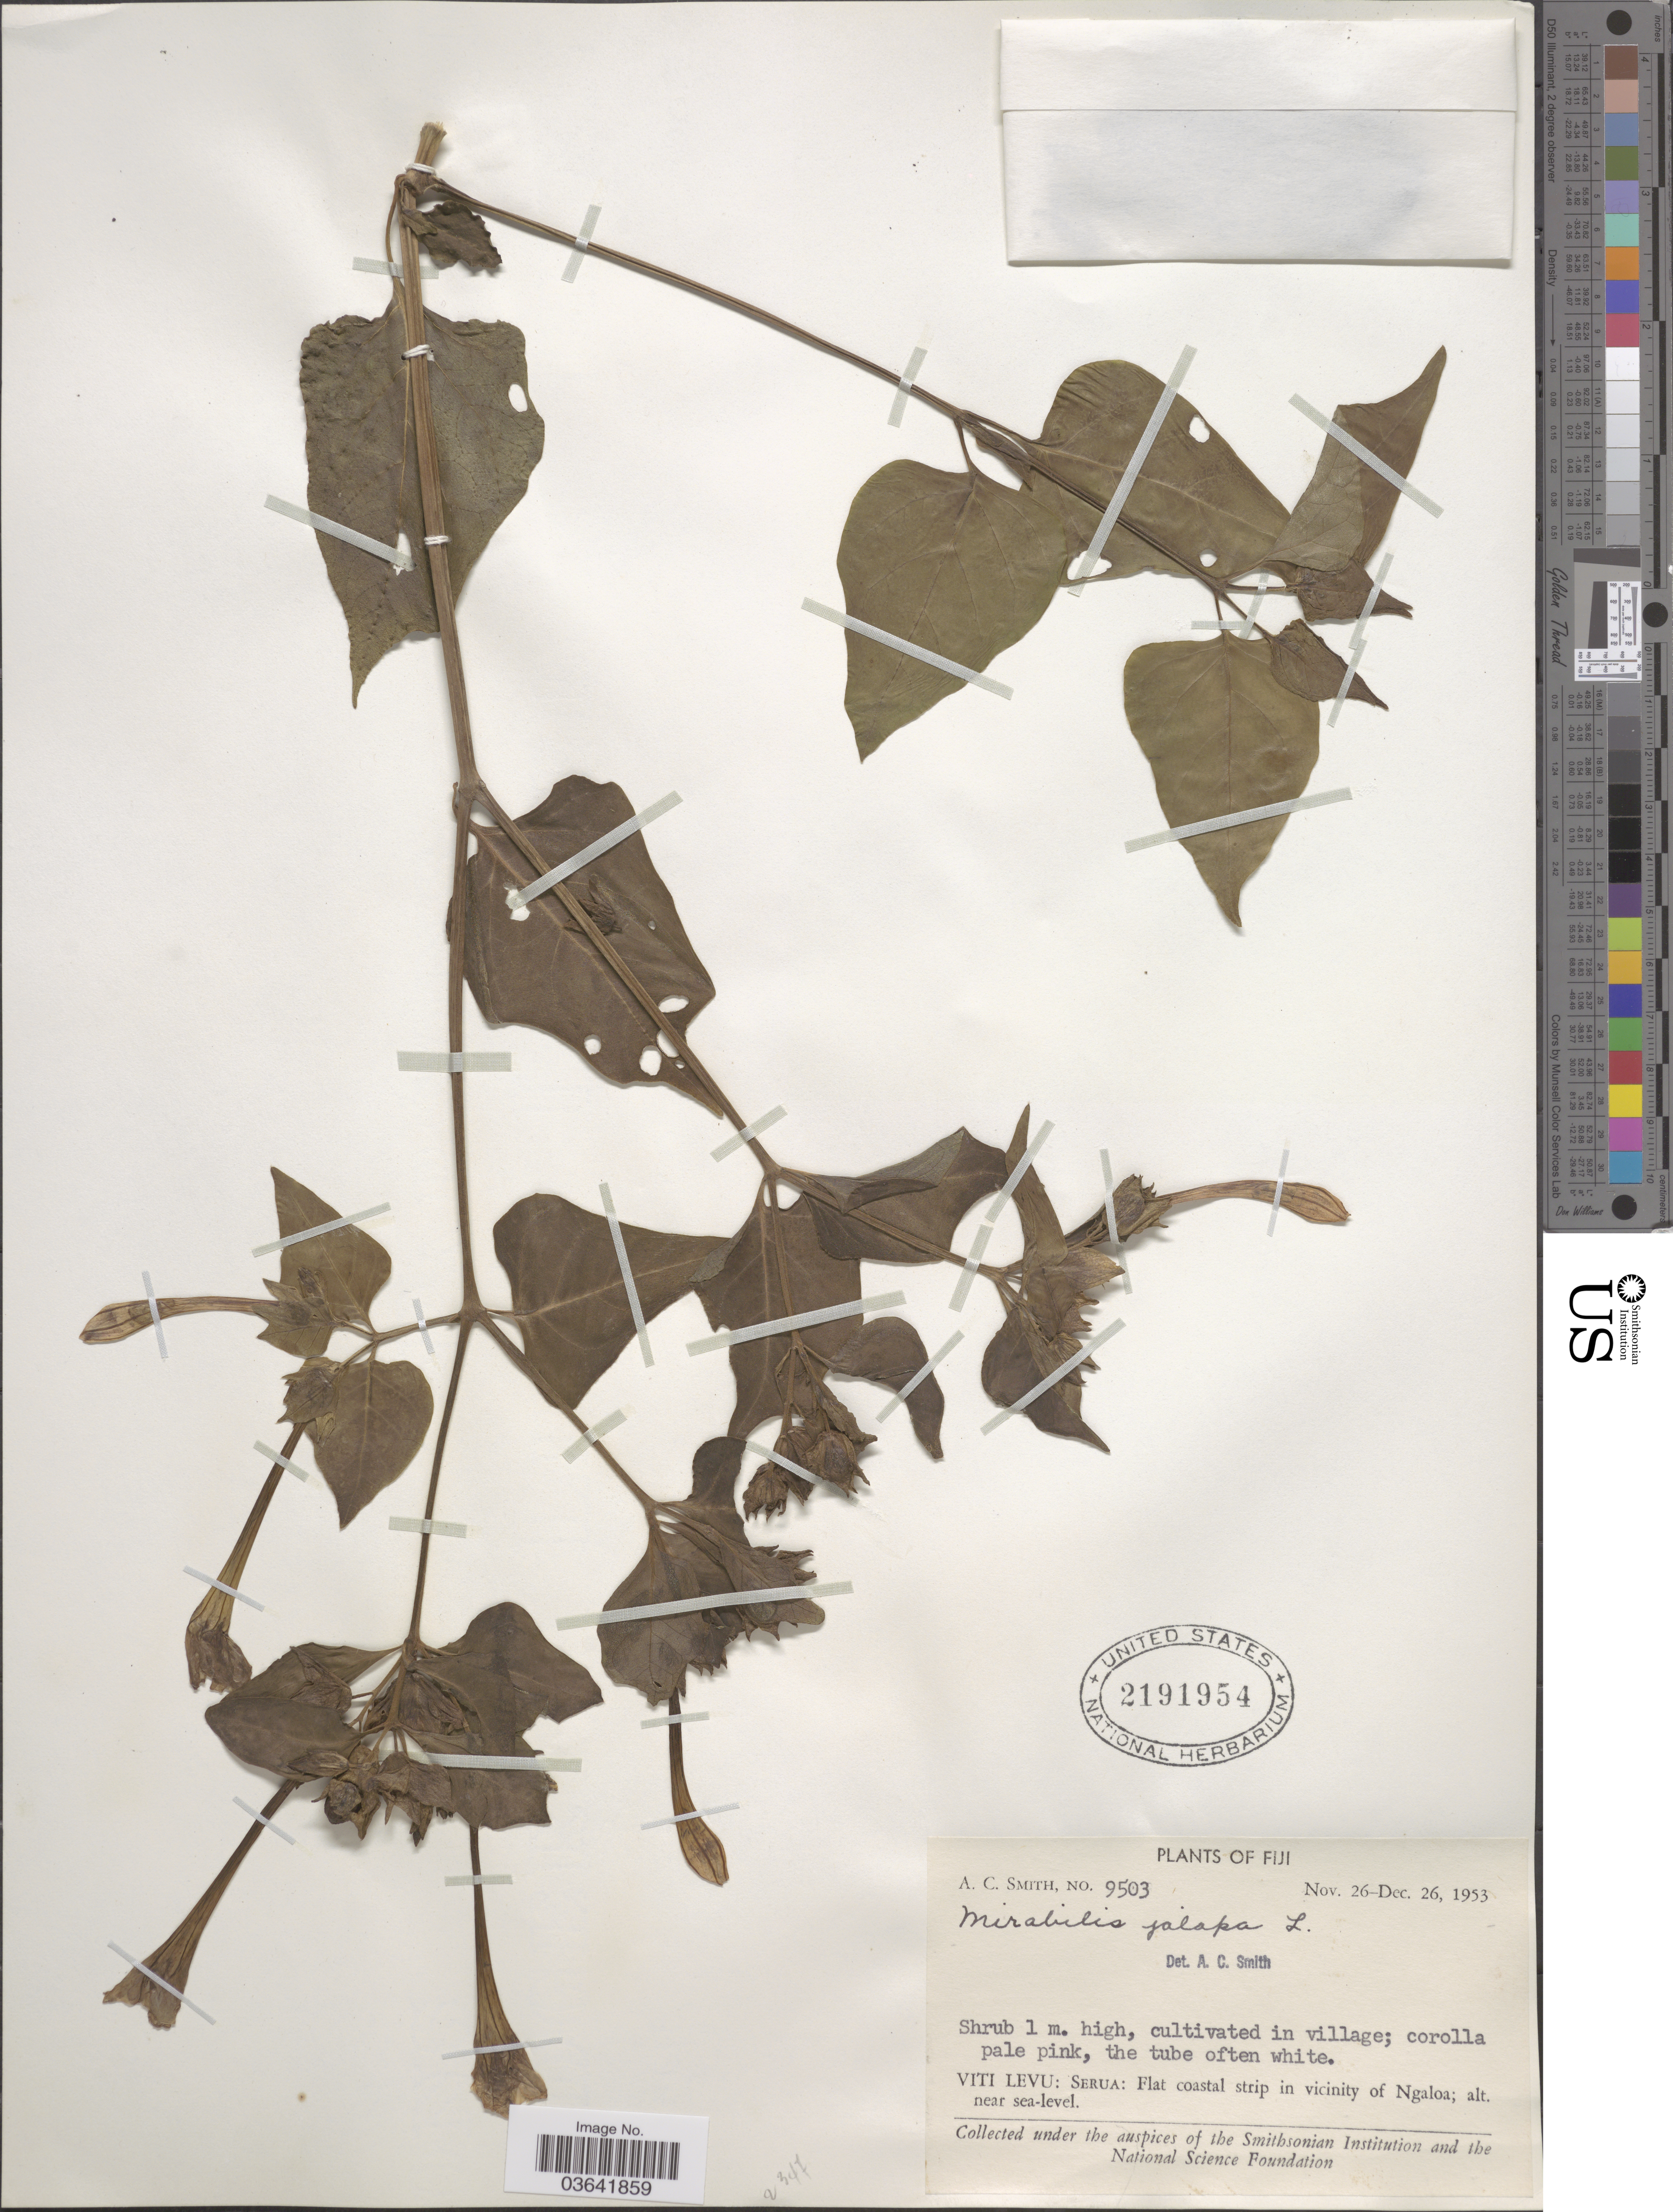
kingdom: Plantae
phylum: Tracheophyta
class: Magnoliopsida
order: Caryophyllales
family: Nyctaginaceae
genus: Mirabilis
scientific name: Mirabilis jalapa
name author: L.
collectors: A. C. Smith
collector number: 9503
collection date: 1953-11-26/1953-12-26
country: Fiji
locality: Viti Levu: Serua: Flat coastal strip in vicinity of Ngaloa.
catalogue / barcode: US 2191954